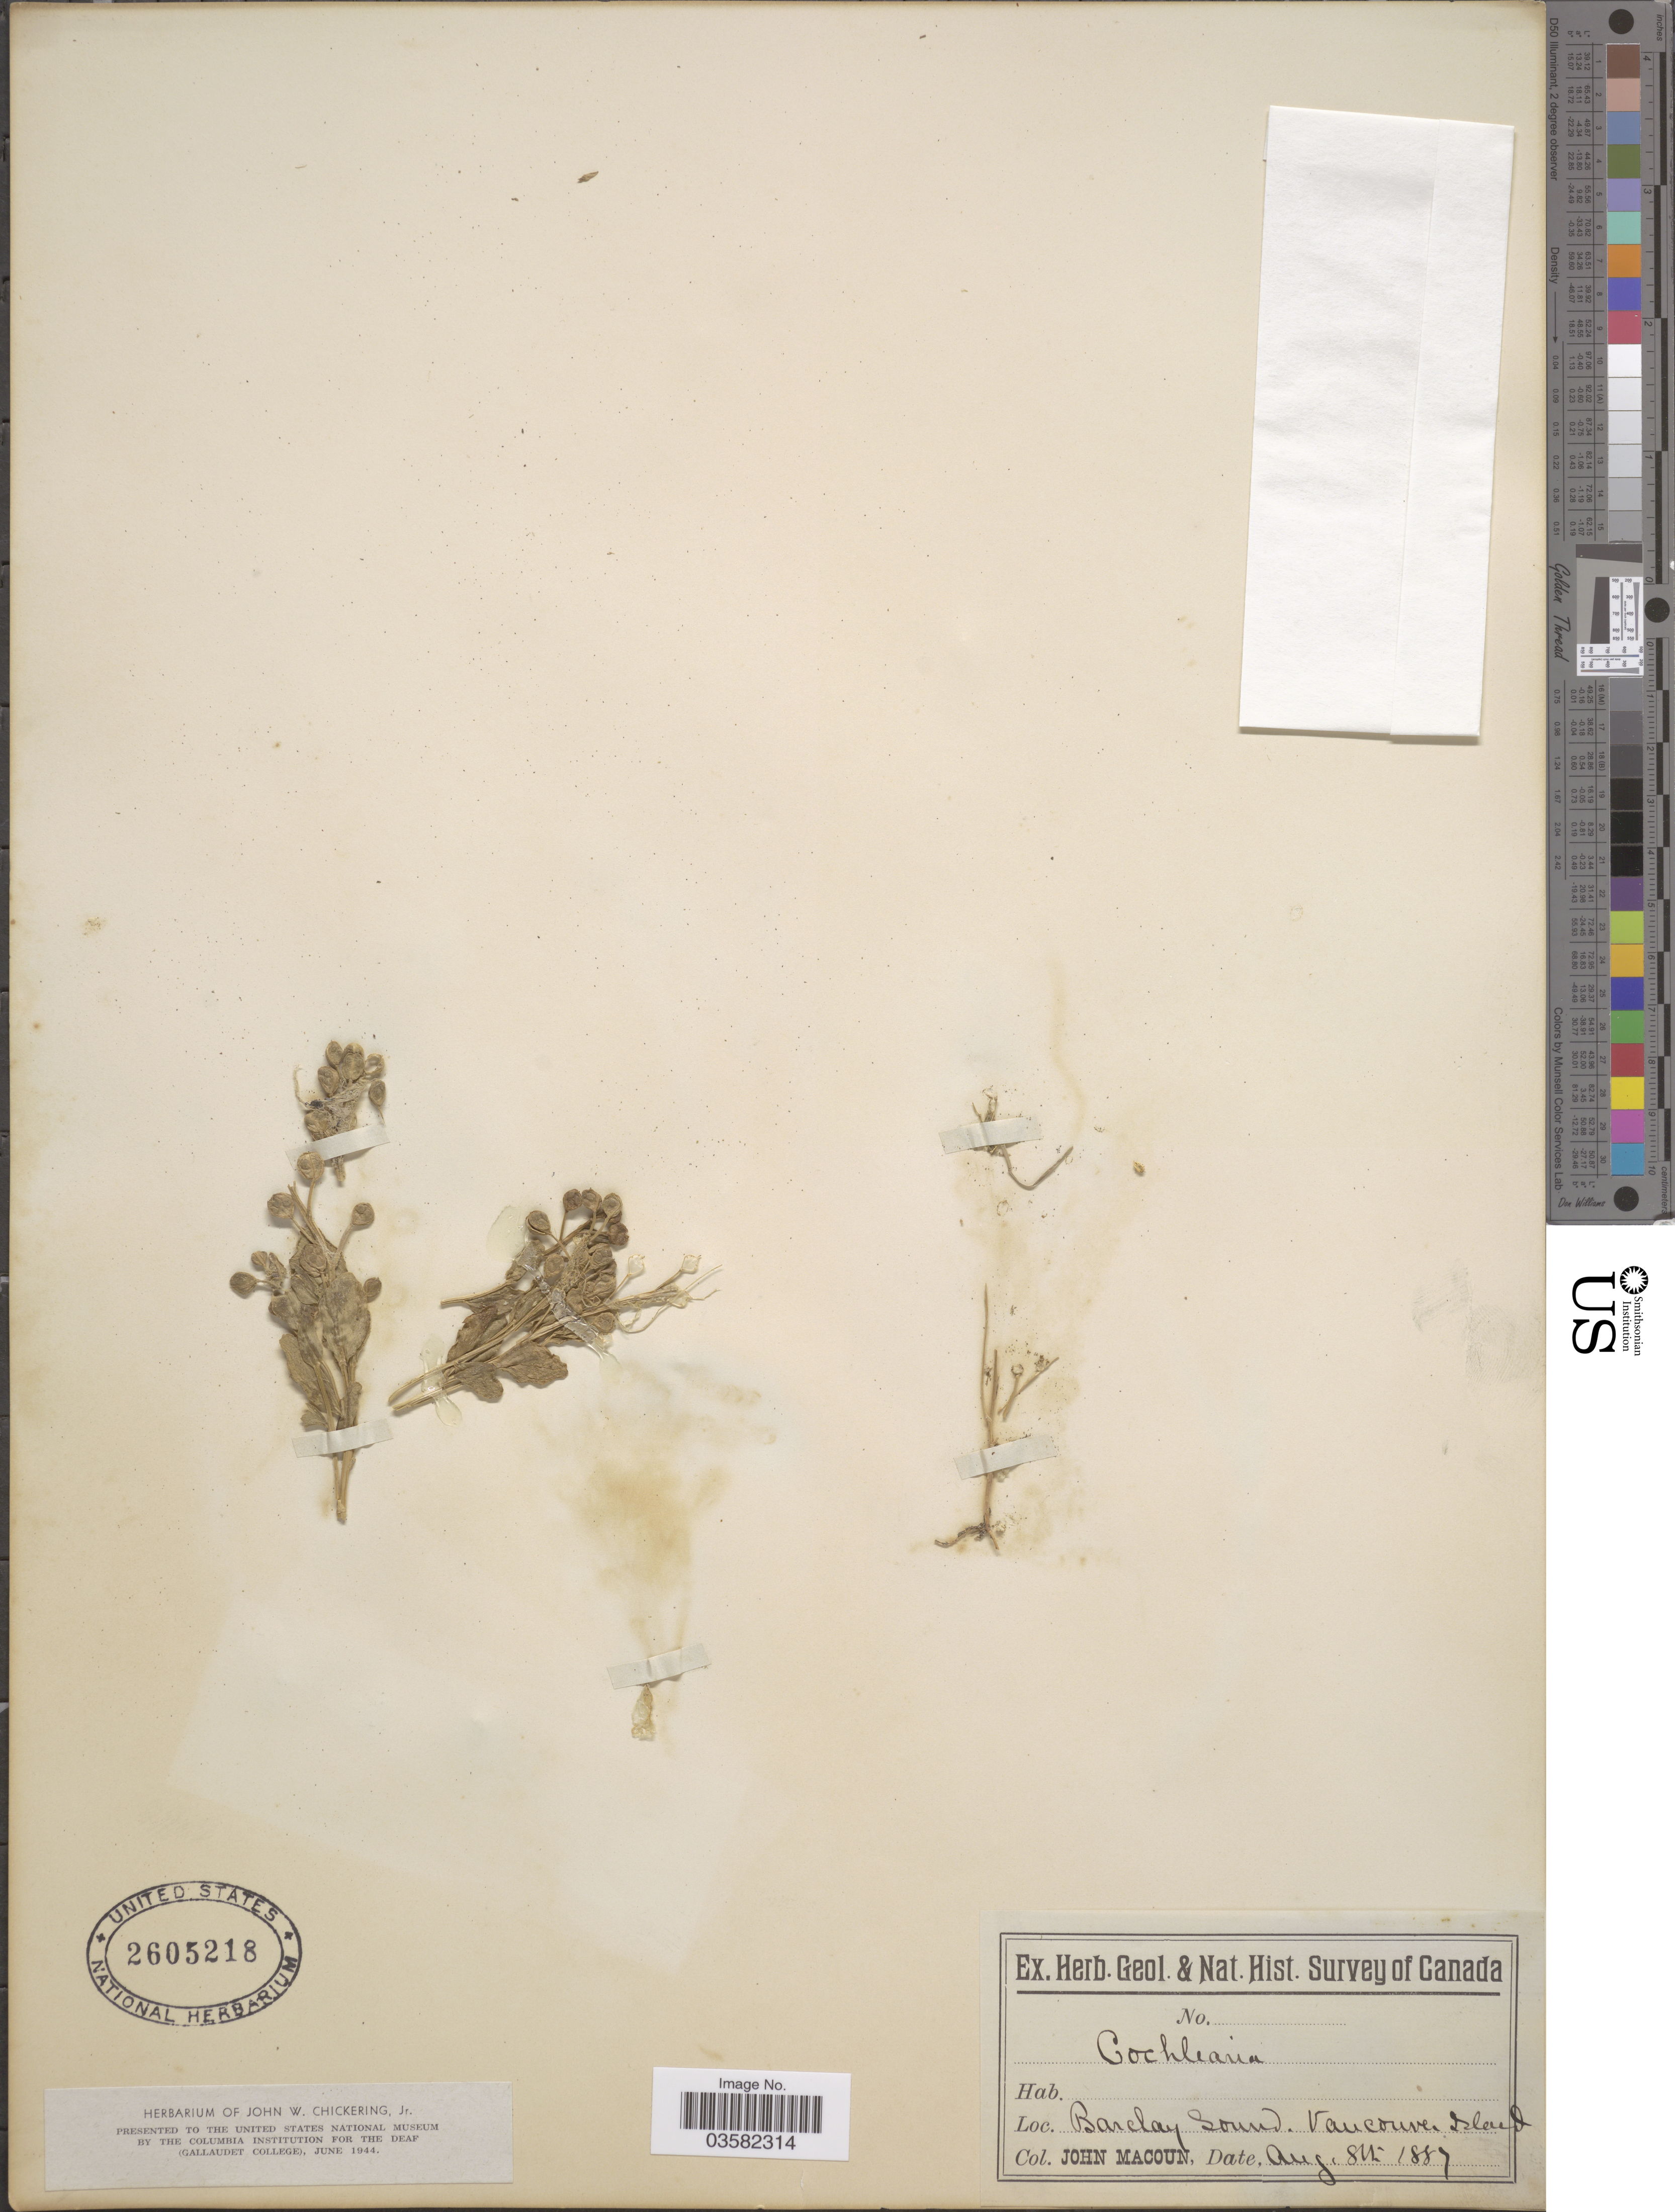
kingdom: Plantae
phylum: Tracheophyta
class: Magnoliopsida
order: Brassicales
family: Brassicaceae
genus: Cochlearia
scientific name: Cochlearia officinalis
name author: L.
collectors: J. Macoun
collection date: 1887-08-08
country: Canada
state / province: British Columbia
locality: Barclay Sound. Vancouver Island.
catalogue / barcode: US 2605218